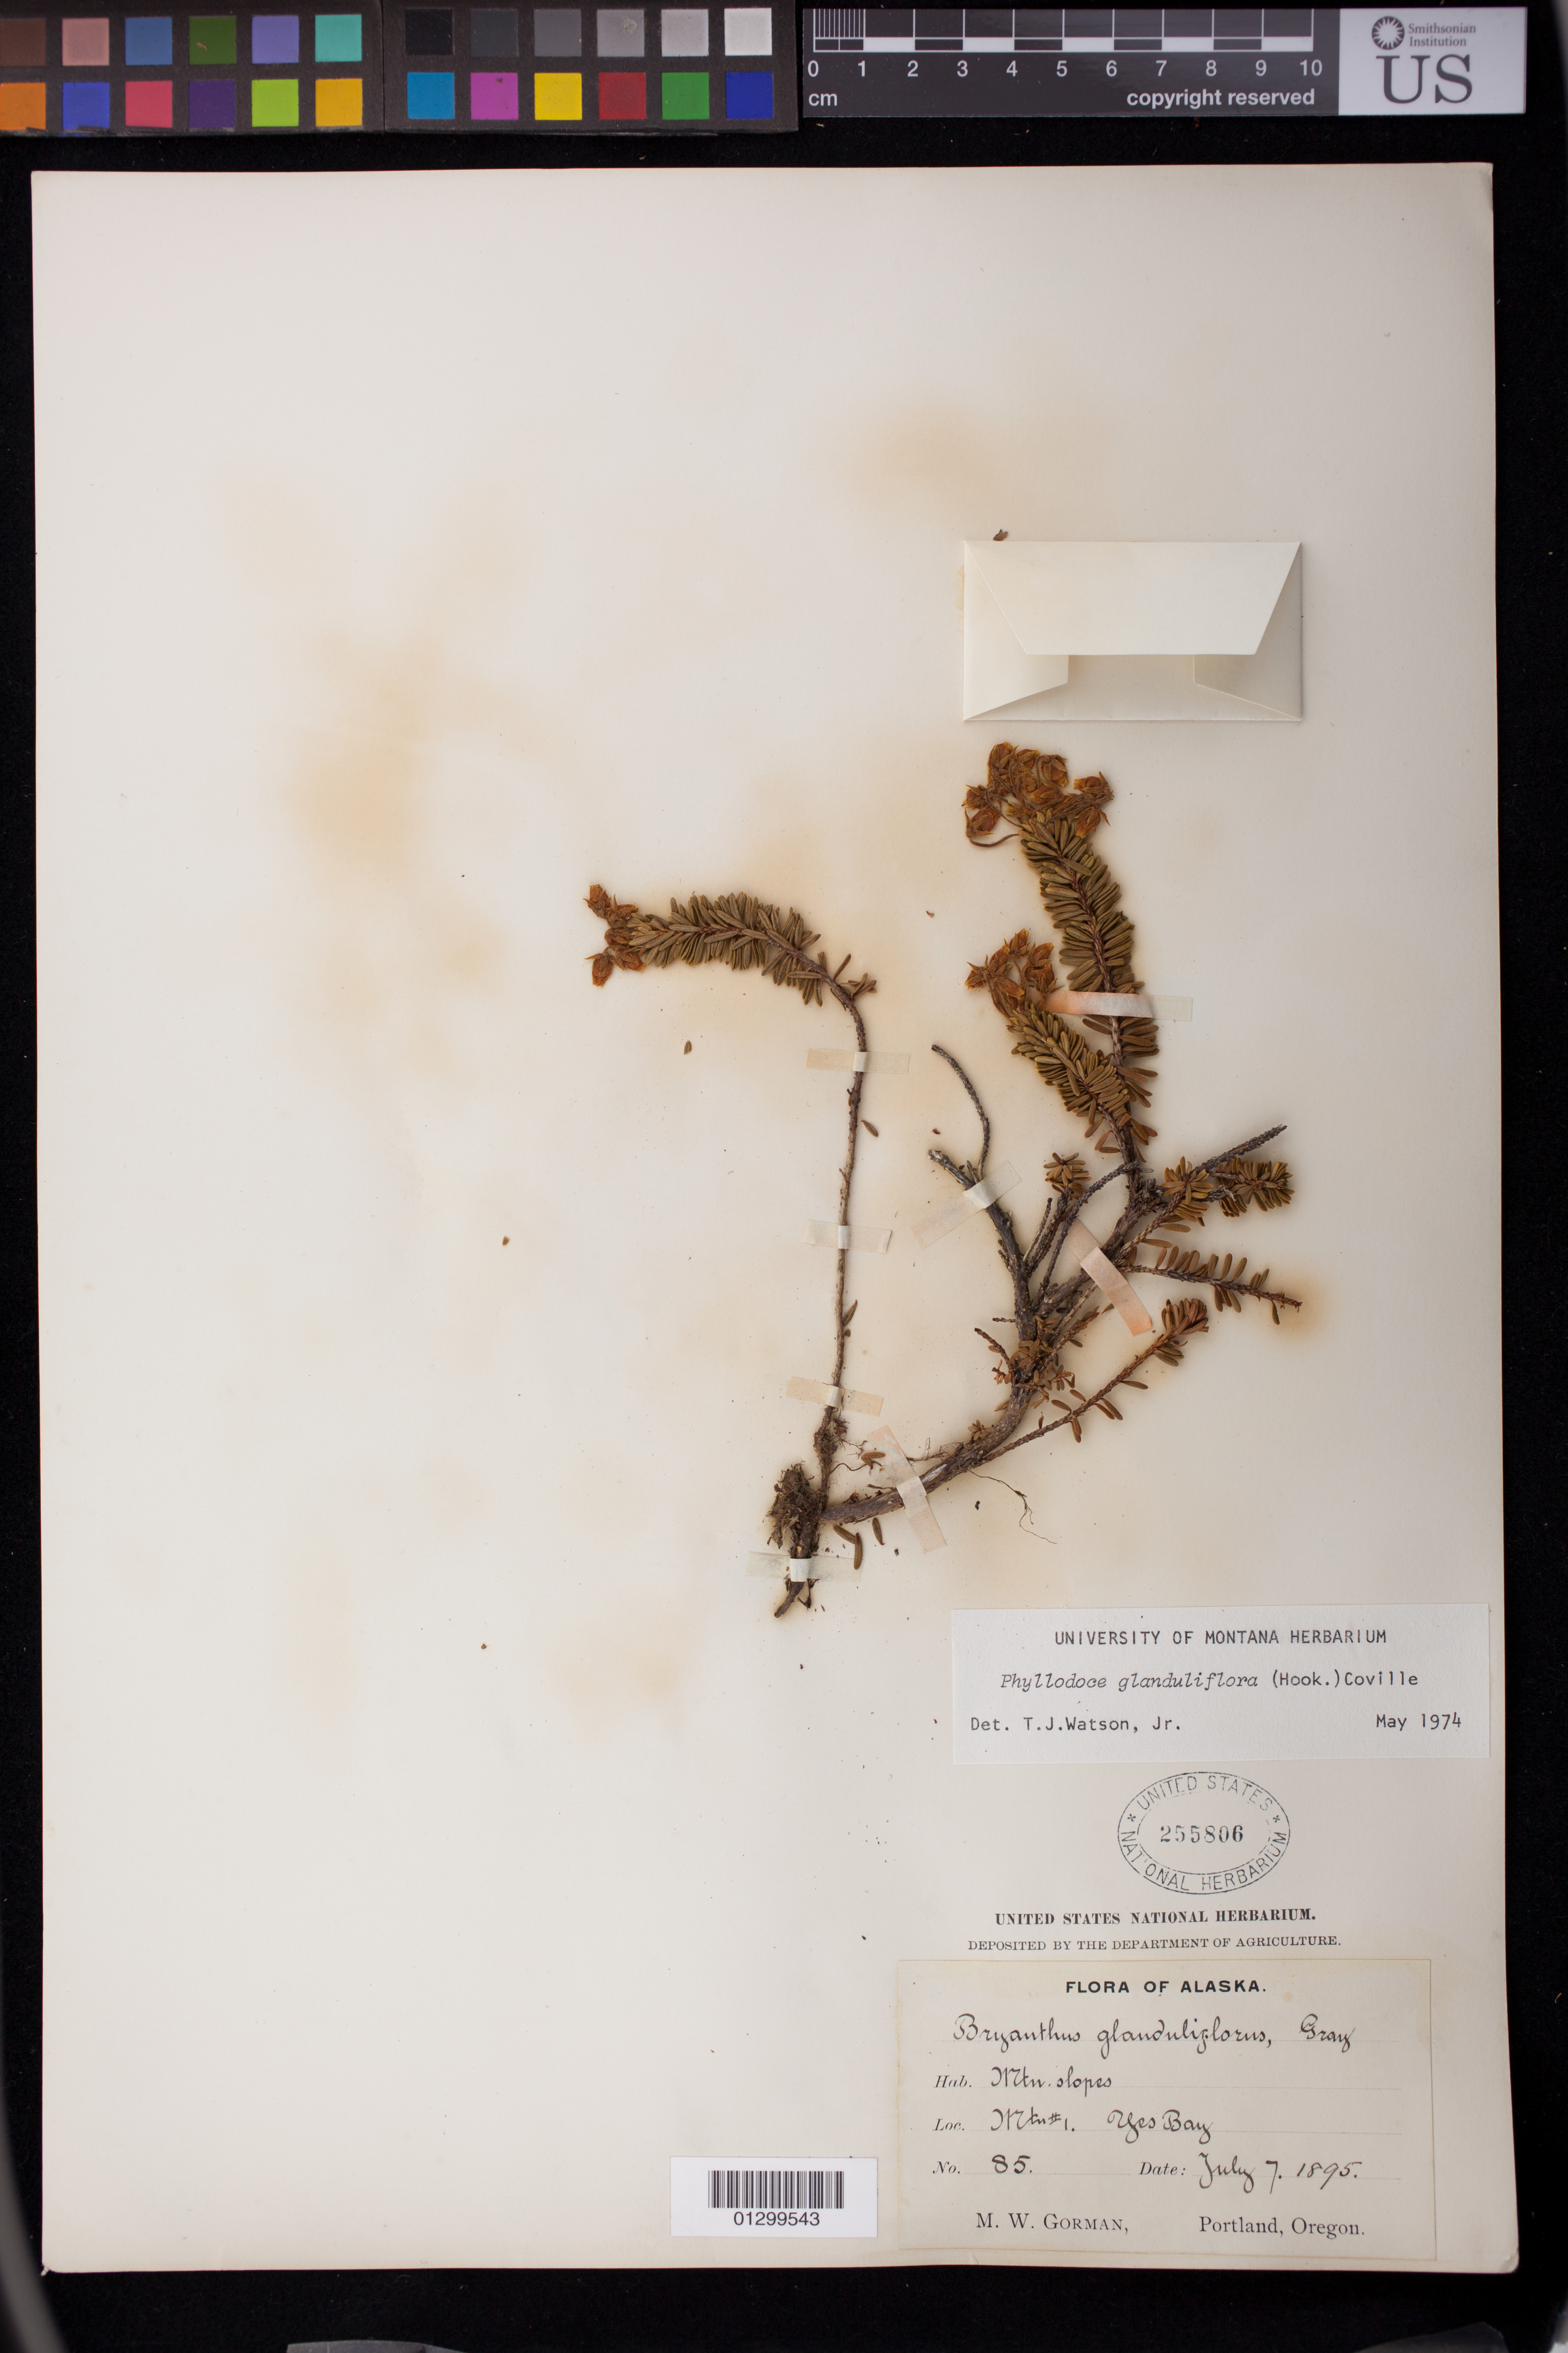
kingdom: Plantae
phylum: Tracheophyta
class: Magnoliopsida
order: Ericales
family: Ericaceae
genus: Phyllodoce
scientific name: Phyllodoce glanduliflora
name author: (Hook.) Coville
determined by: Watson, T. J.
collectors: M. W. Gorman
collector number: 85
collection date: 1895-07-07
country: United States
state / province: Alaska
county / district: Ketchikan Gateway Borough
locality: Mountain #1 Yes Bau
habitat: Mountain slopes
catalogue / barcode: US 255806